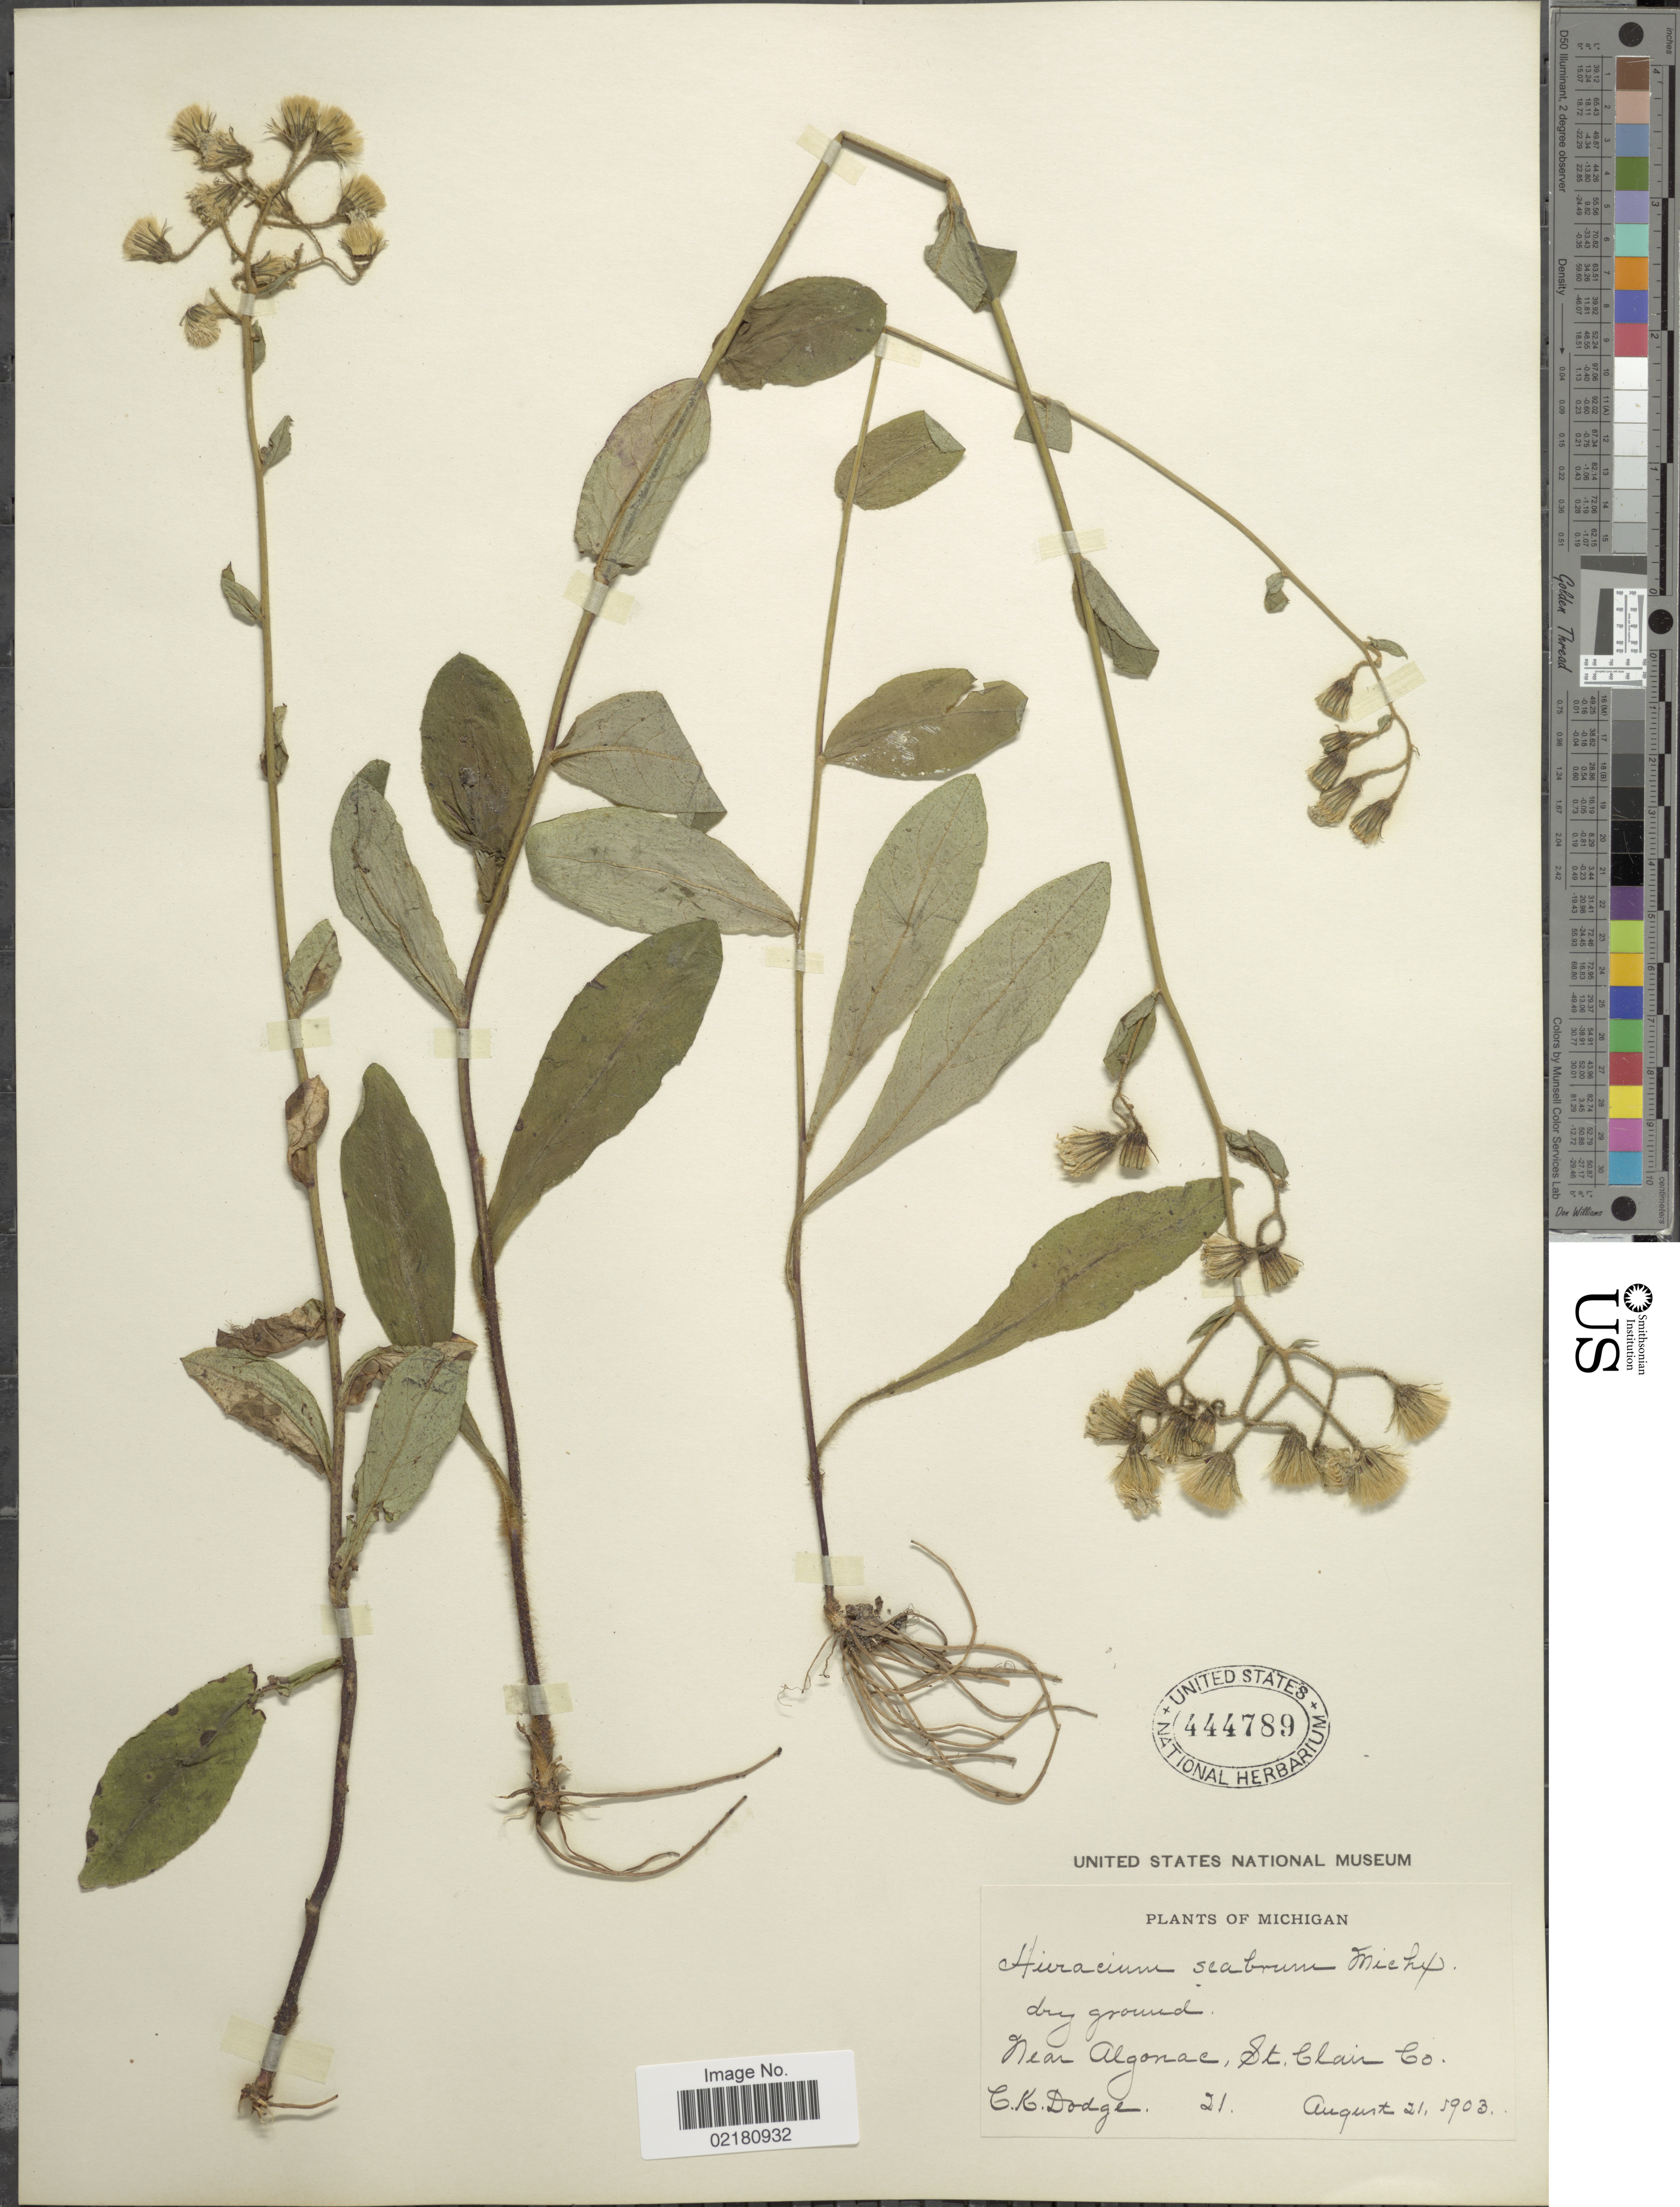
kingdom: Plantae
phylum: Tracheophyta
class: Magnoliopsida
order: Asterales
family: Asteraceae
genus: Pilosella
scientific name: Pilosella verruculata subsp. verruculata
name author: (Link) Soják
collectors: C. K. Dodge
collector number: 21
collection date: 1903-08-21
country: United States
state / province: Michigan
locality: Near Algonae, St. Clair Co.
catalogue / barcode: US 444789